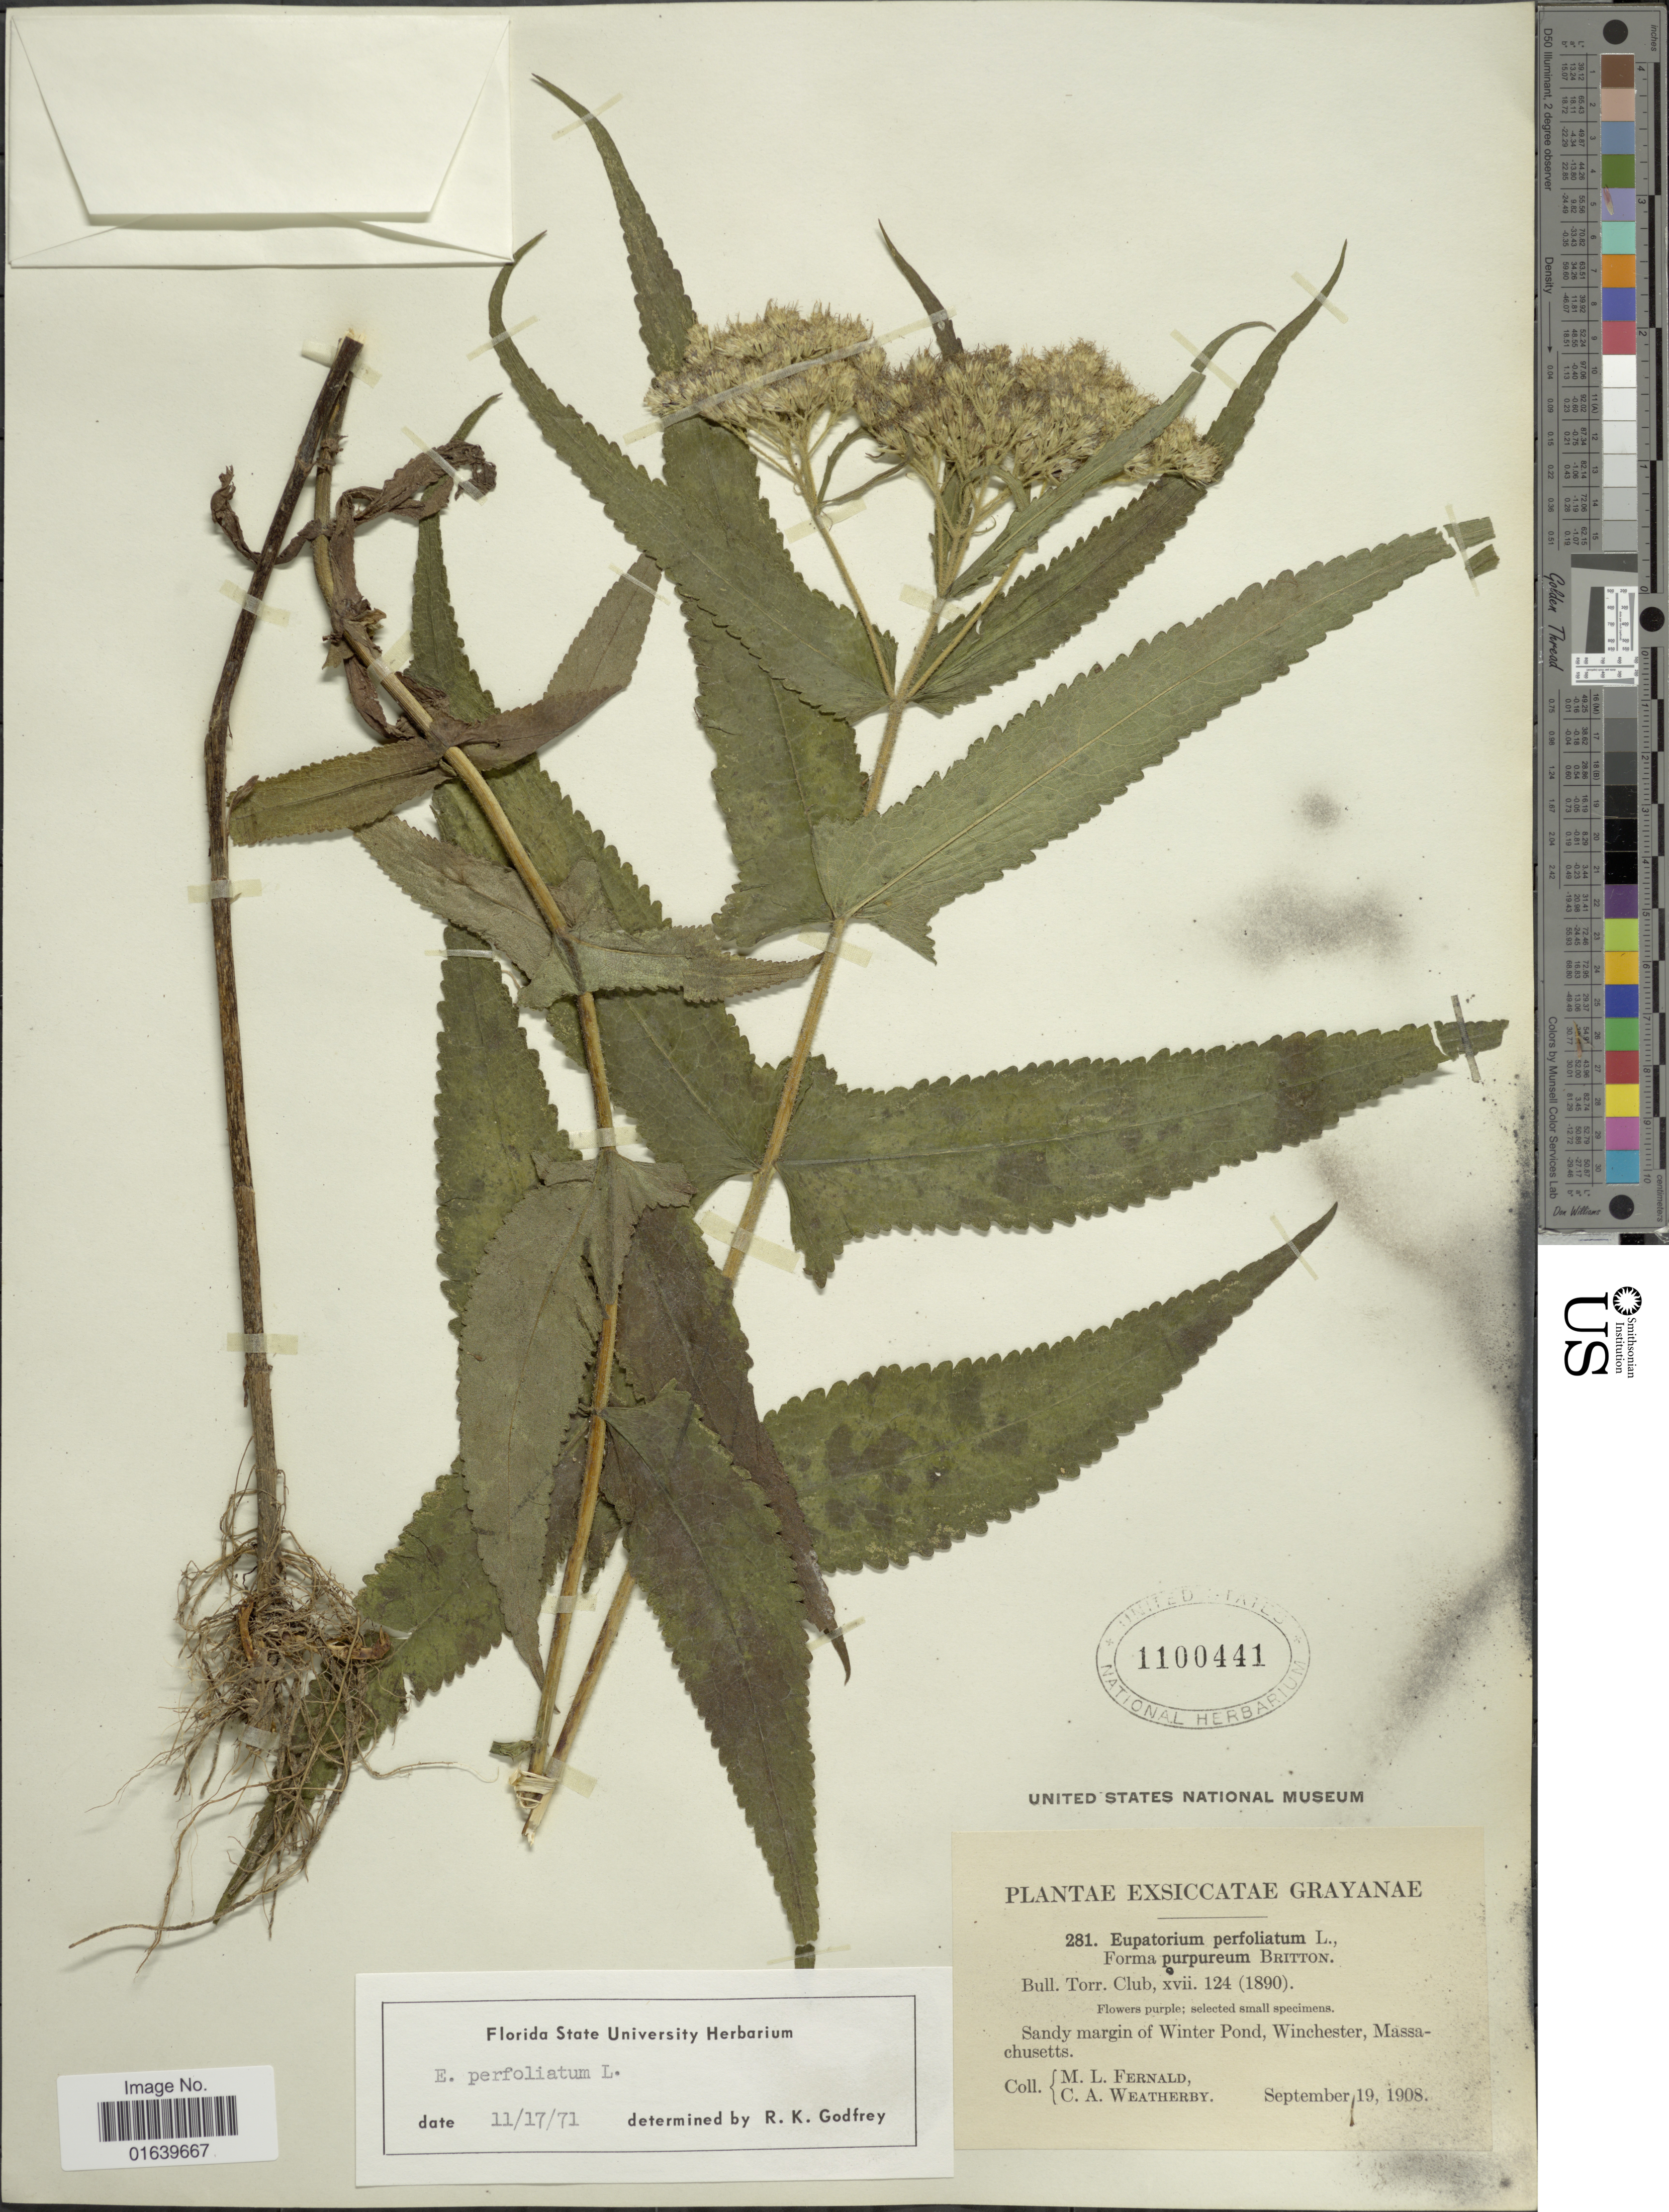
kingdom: Plantae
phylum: Tracheophyta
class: Magnoliopsida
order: Asterales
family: Asteraceae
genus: Eupatorium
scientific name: Eupatorium perfoliatum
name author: L.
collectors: M. L. Fernald & A. Wetherby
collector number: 281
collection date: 1908-09-19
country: United States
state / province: Massachusetts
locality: Grayanae, sandy margim of Winter Pond, Winchester.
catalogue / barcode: US 1100441